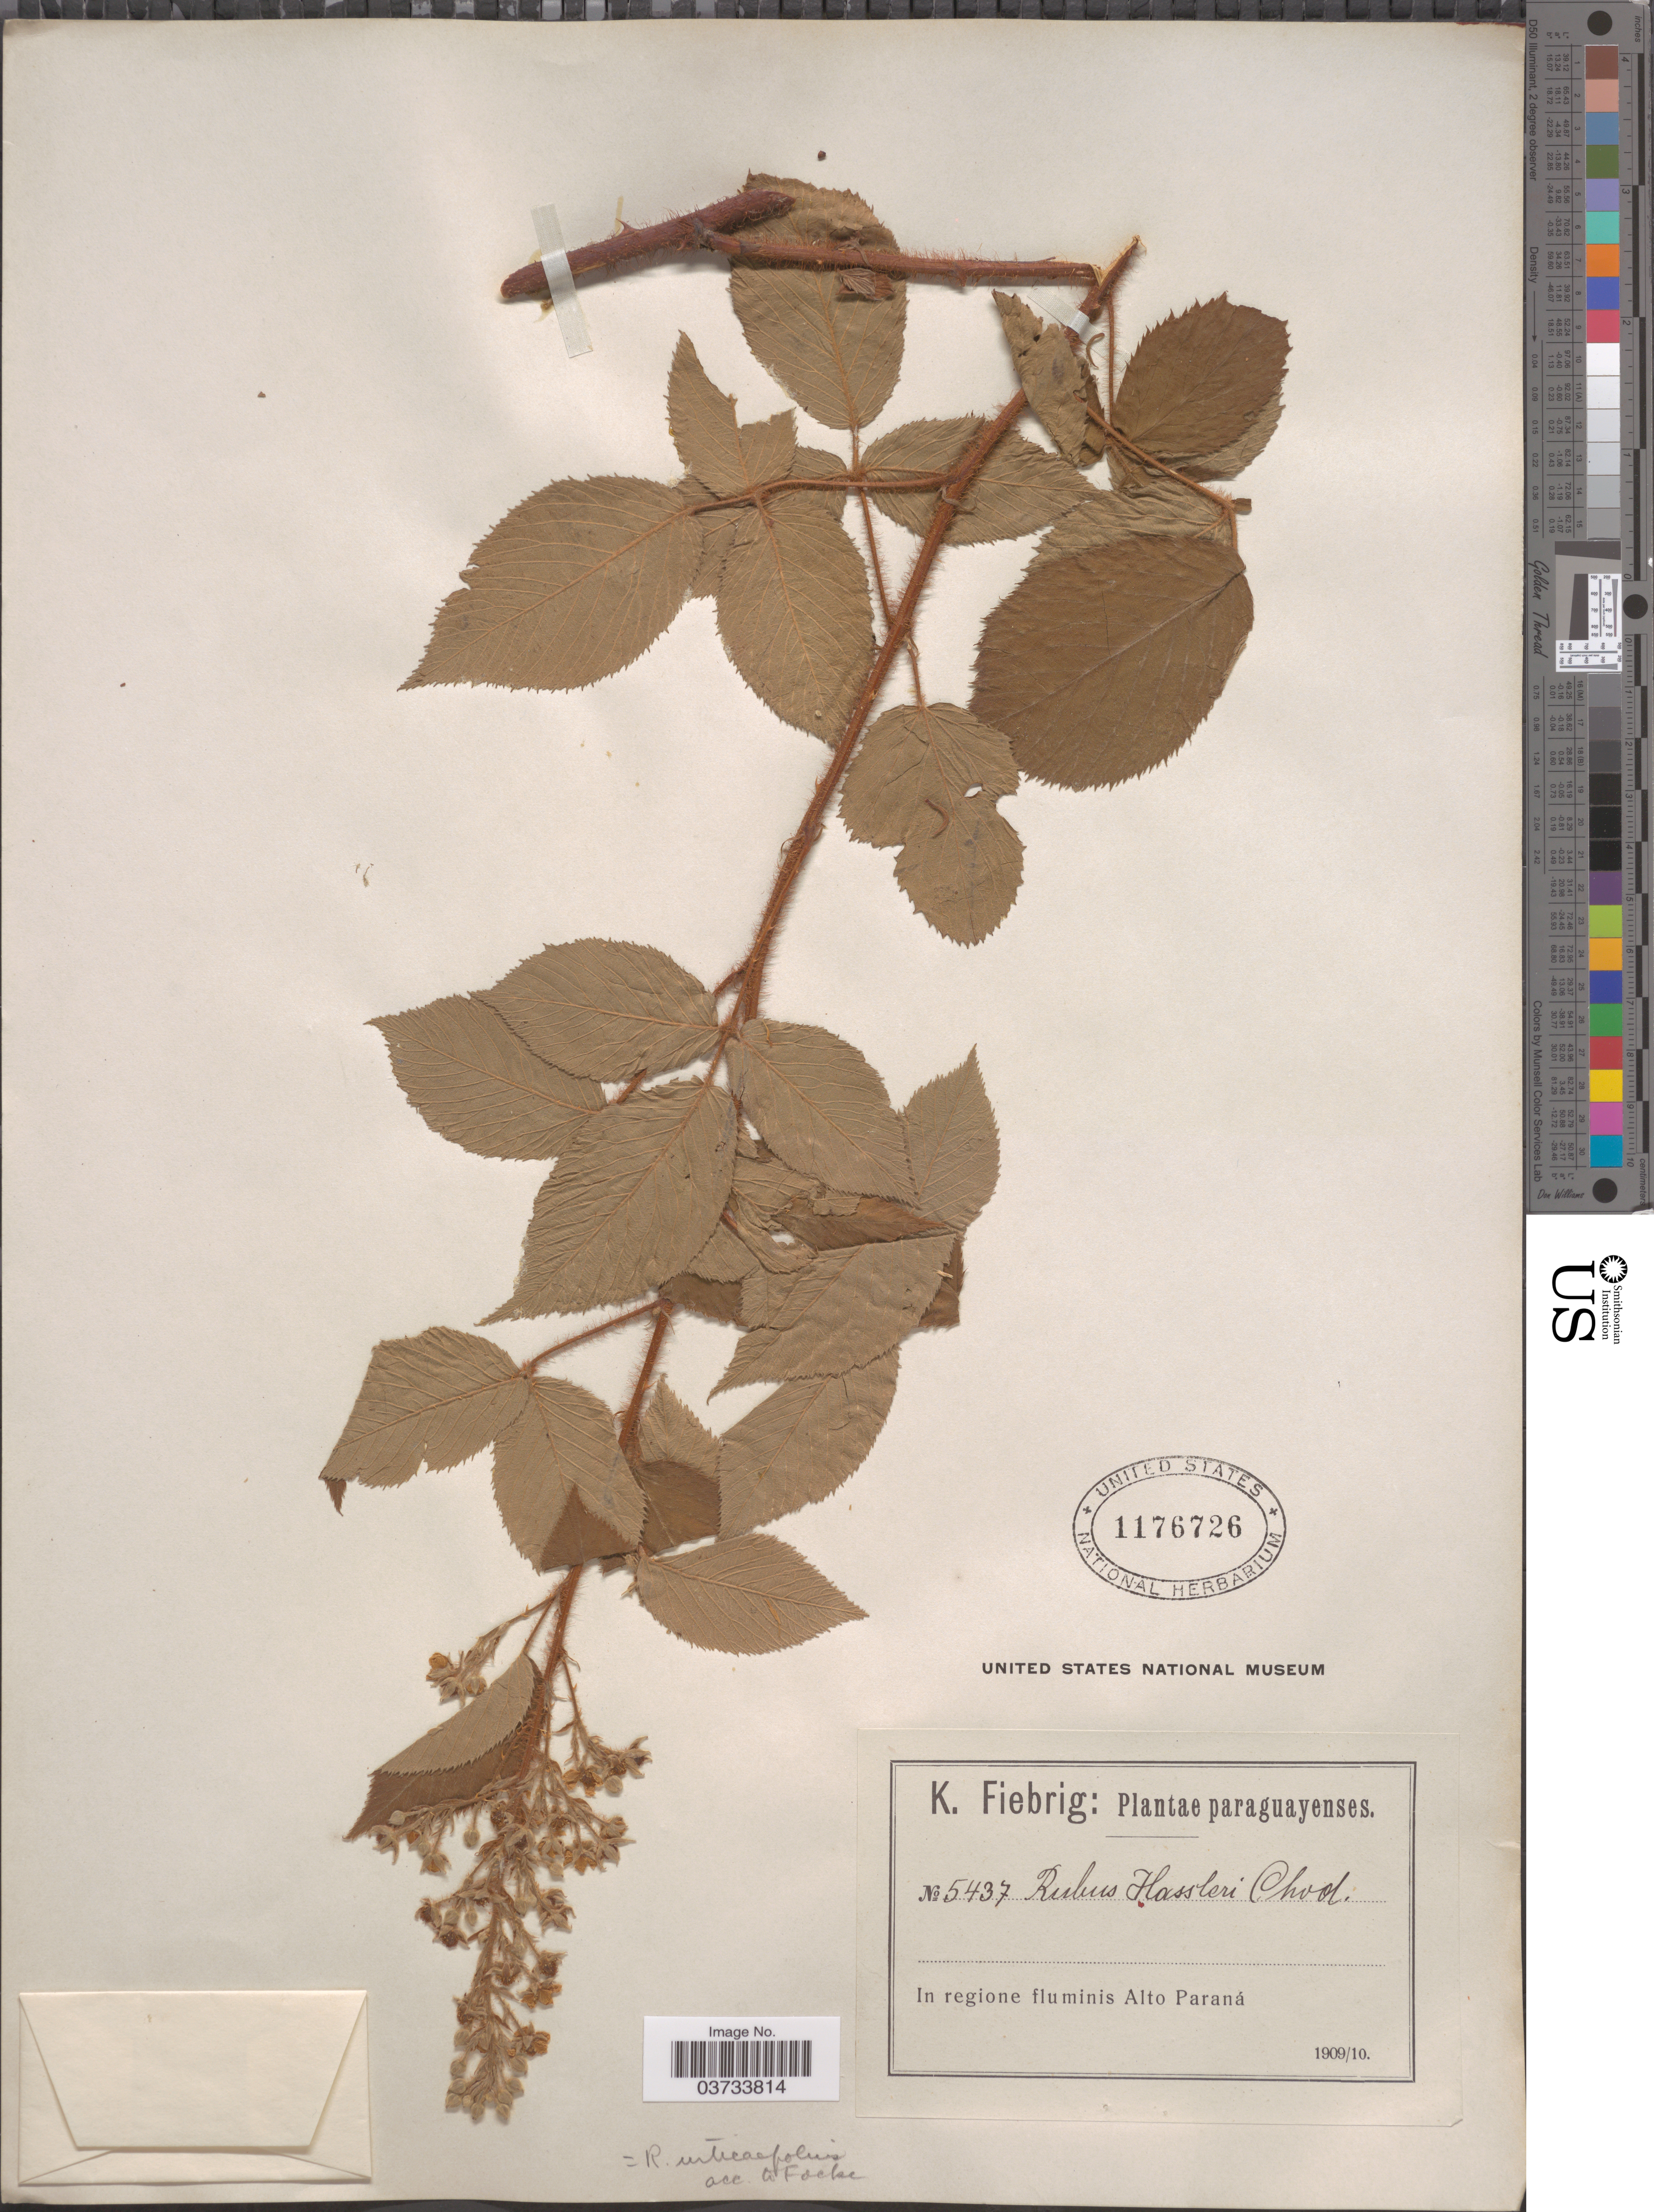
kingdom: Plantae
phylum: Tracheophyta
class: Magnoliopsida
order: Rosales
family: Rosaceae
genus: Rubus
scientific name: Rubus urticifolius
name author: Poir.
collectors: K. Fiebrig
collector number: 5437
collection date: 1909-10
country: Paraguay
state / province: Alto Parana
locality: In regione fluminis Alto Paraná.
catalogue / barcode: US 1176726